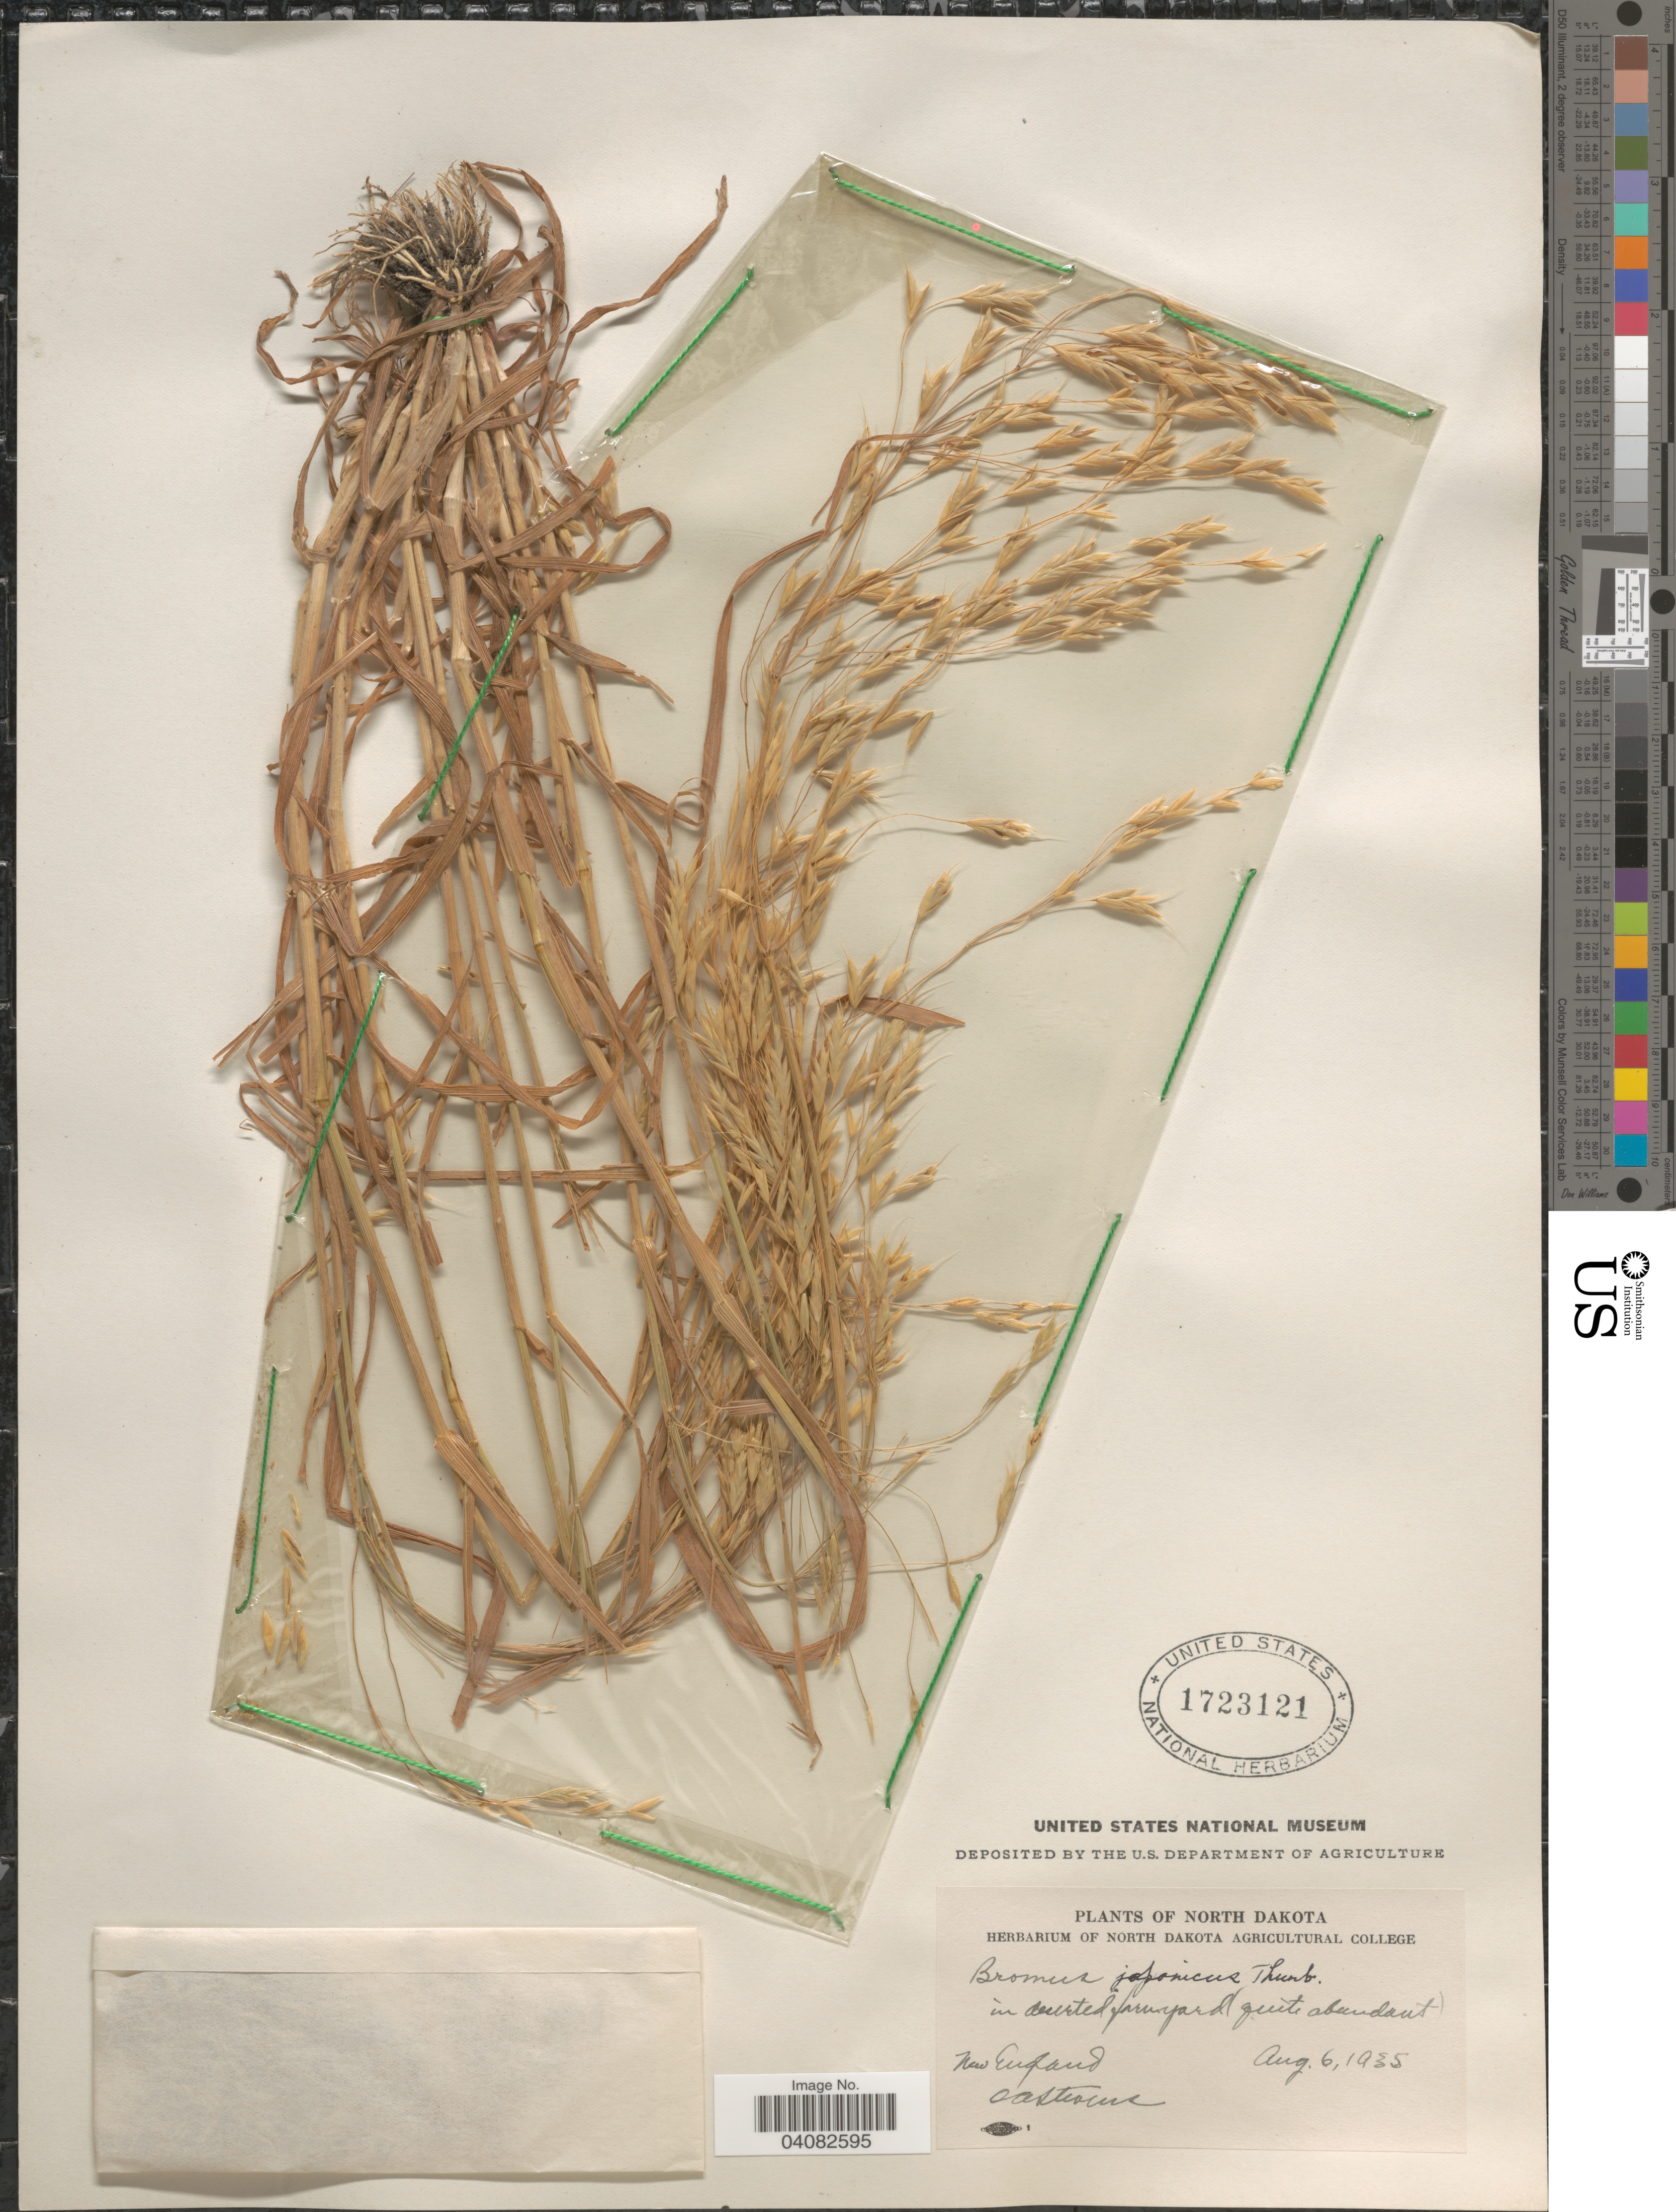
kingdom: Plantae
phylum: Tracheophyta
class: Liliopsida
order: Poales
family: Poaceae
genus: Bromus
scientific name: Bromus japonicus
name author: Houtt.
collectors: O. A. Stevens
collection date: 1935-08-06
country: United States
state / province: North Dakota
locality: New England.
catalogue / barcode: US 1723121